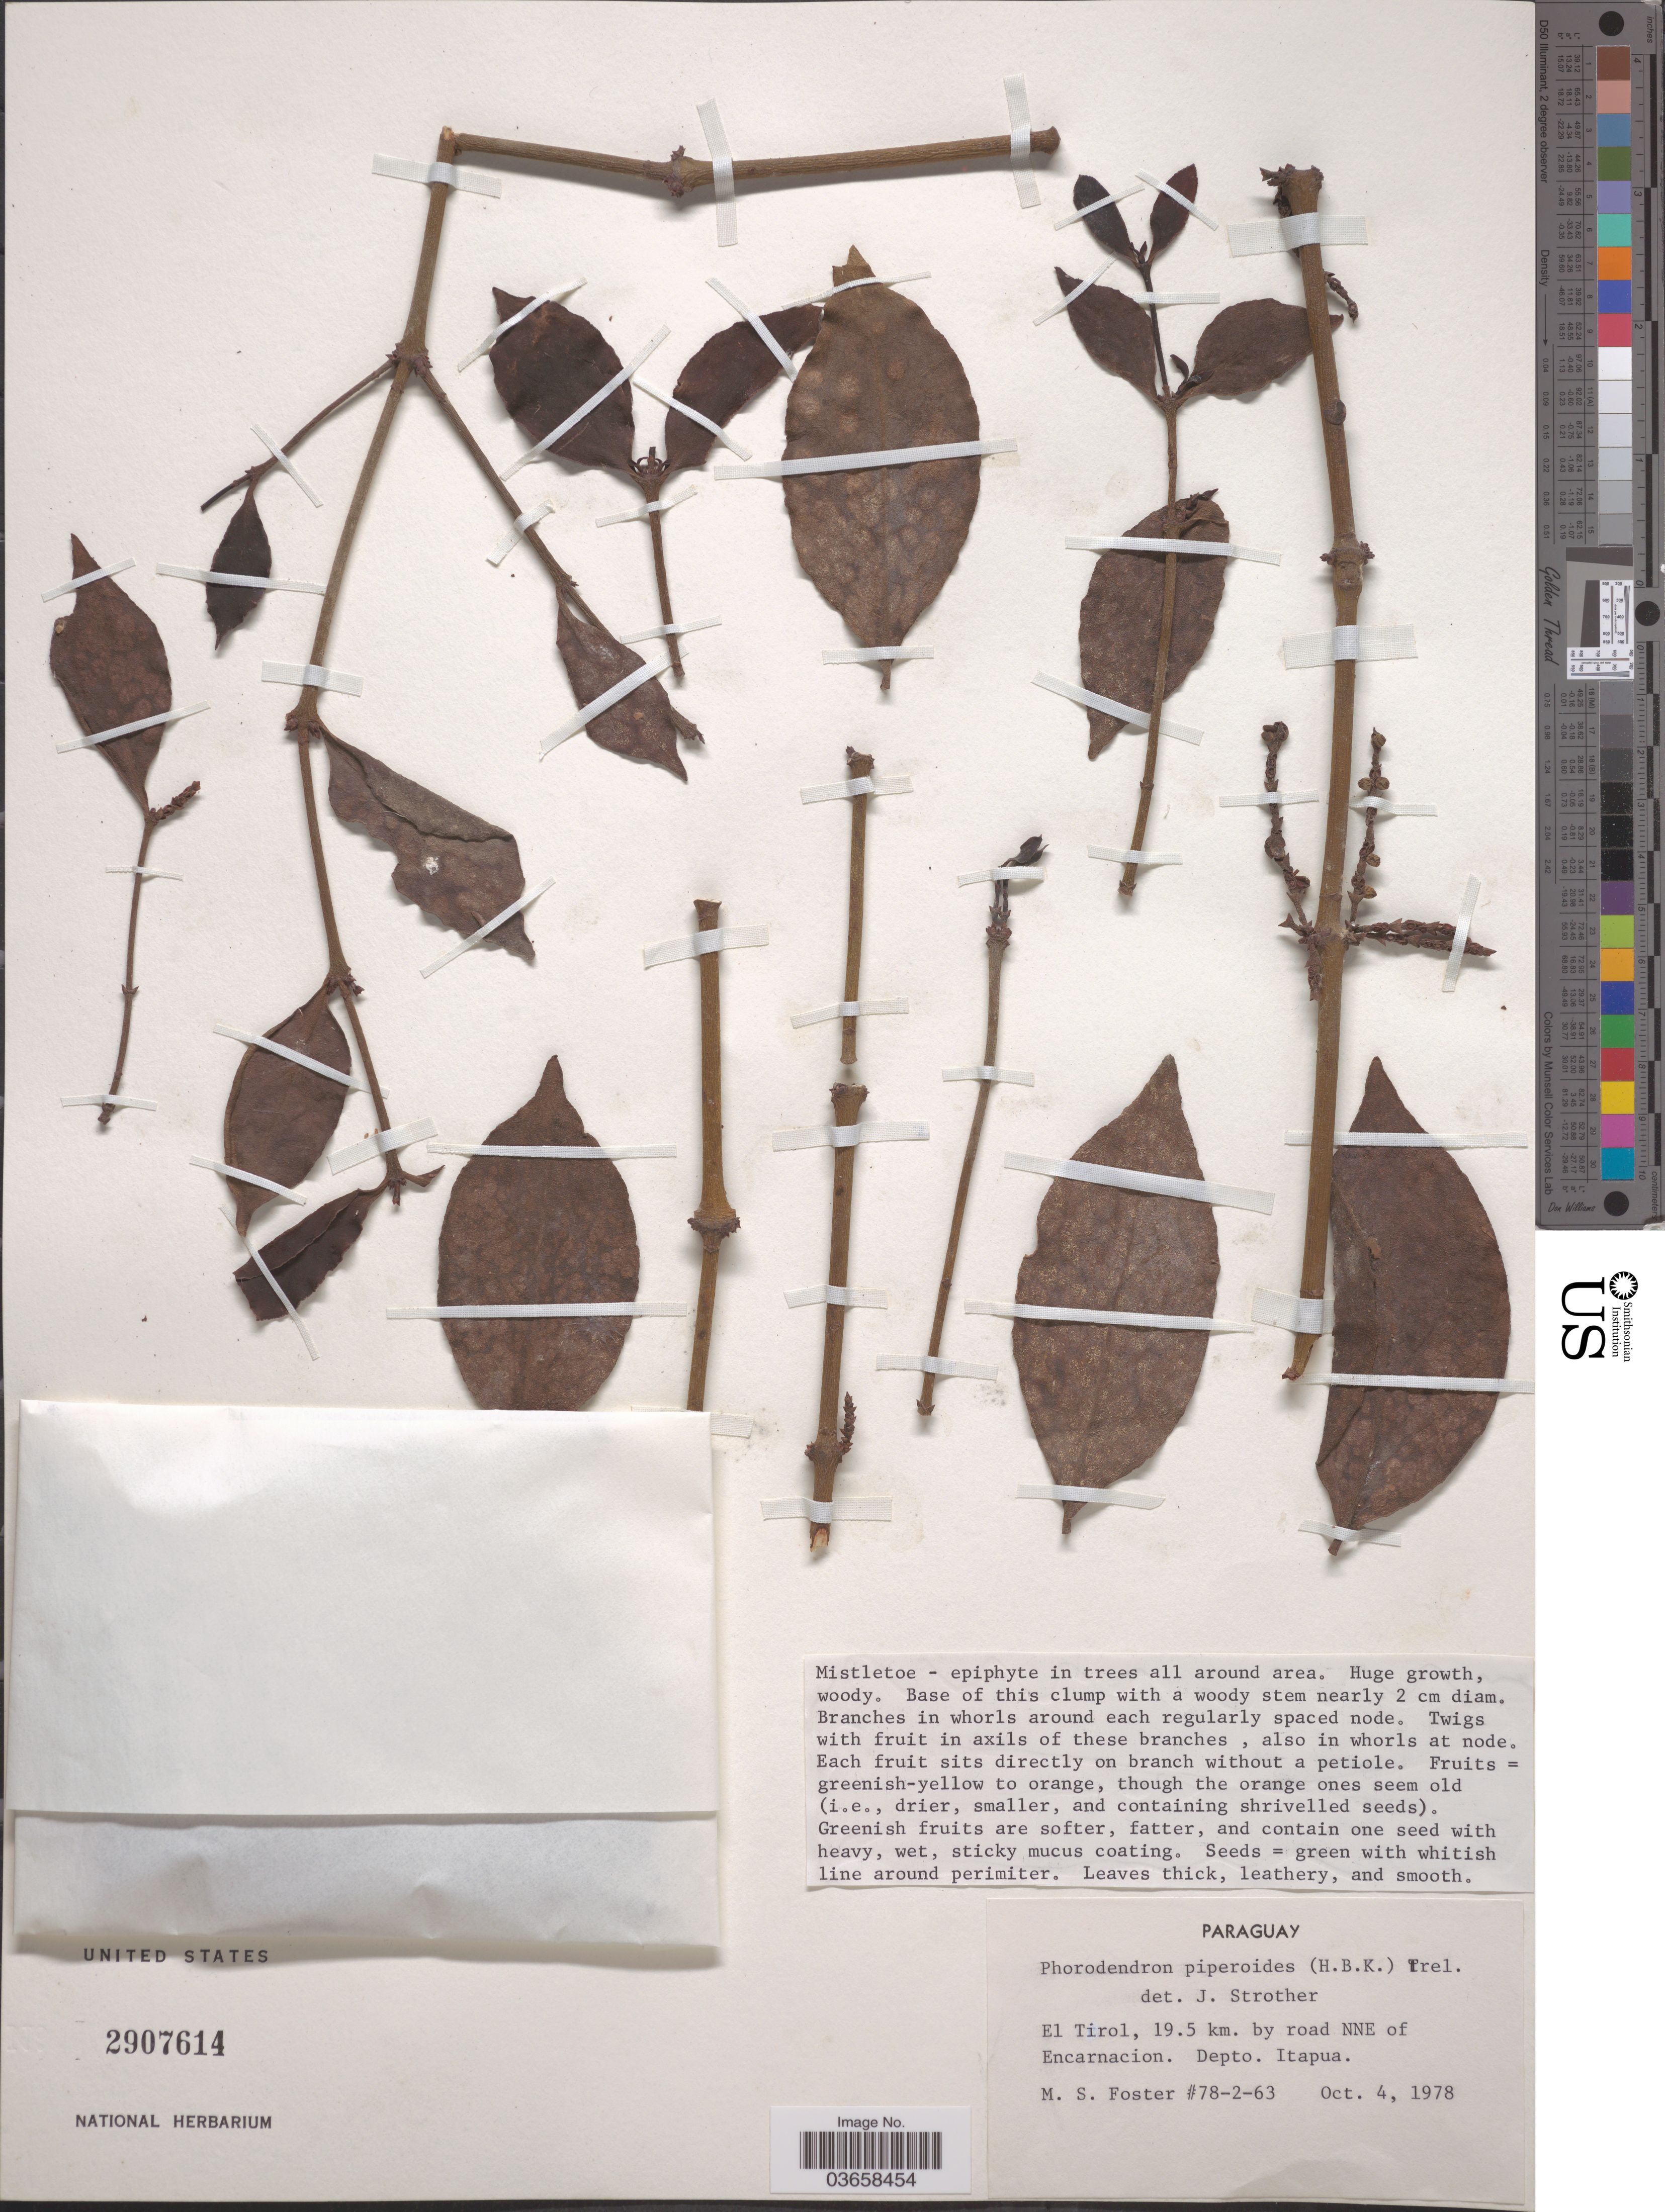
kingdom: Plantae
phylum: Tracheophyta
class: Magnoliopsida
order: Santalales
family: Viscaceae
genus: Phoradendron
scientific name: Phoradendron piperoides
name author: (Kunth) Trel.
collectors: M. Foster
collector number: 78-2-63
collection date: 1978-10-04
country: Paraguay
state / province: Itapua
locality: El Tirol, 19.5 km. by road NNE of Encarnacion. Depto. Itapua.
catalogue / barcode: US 2907614